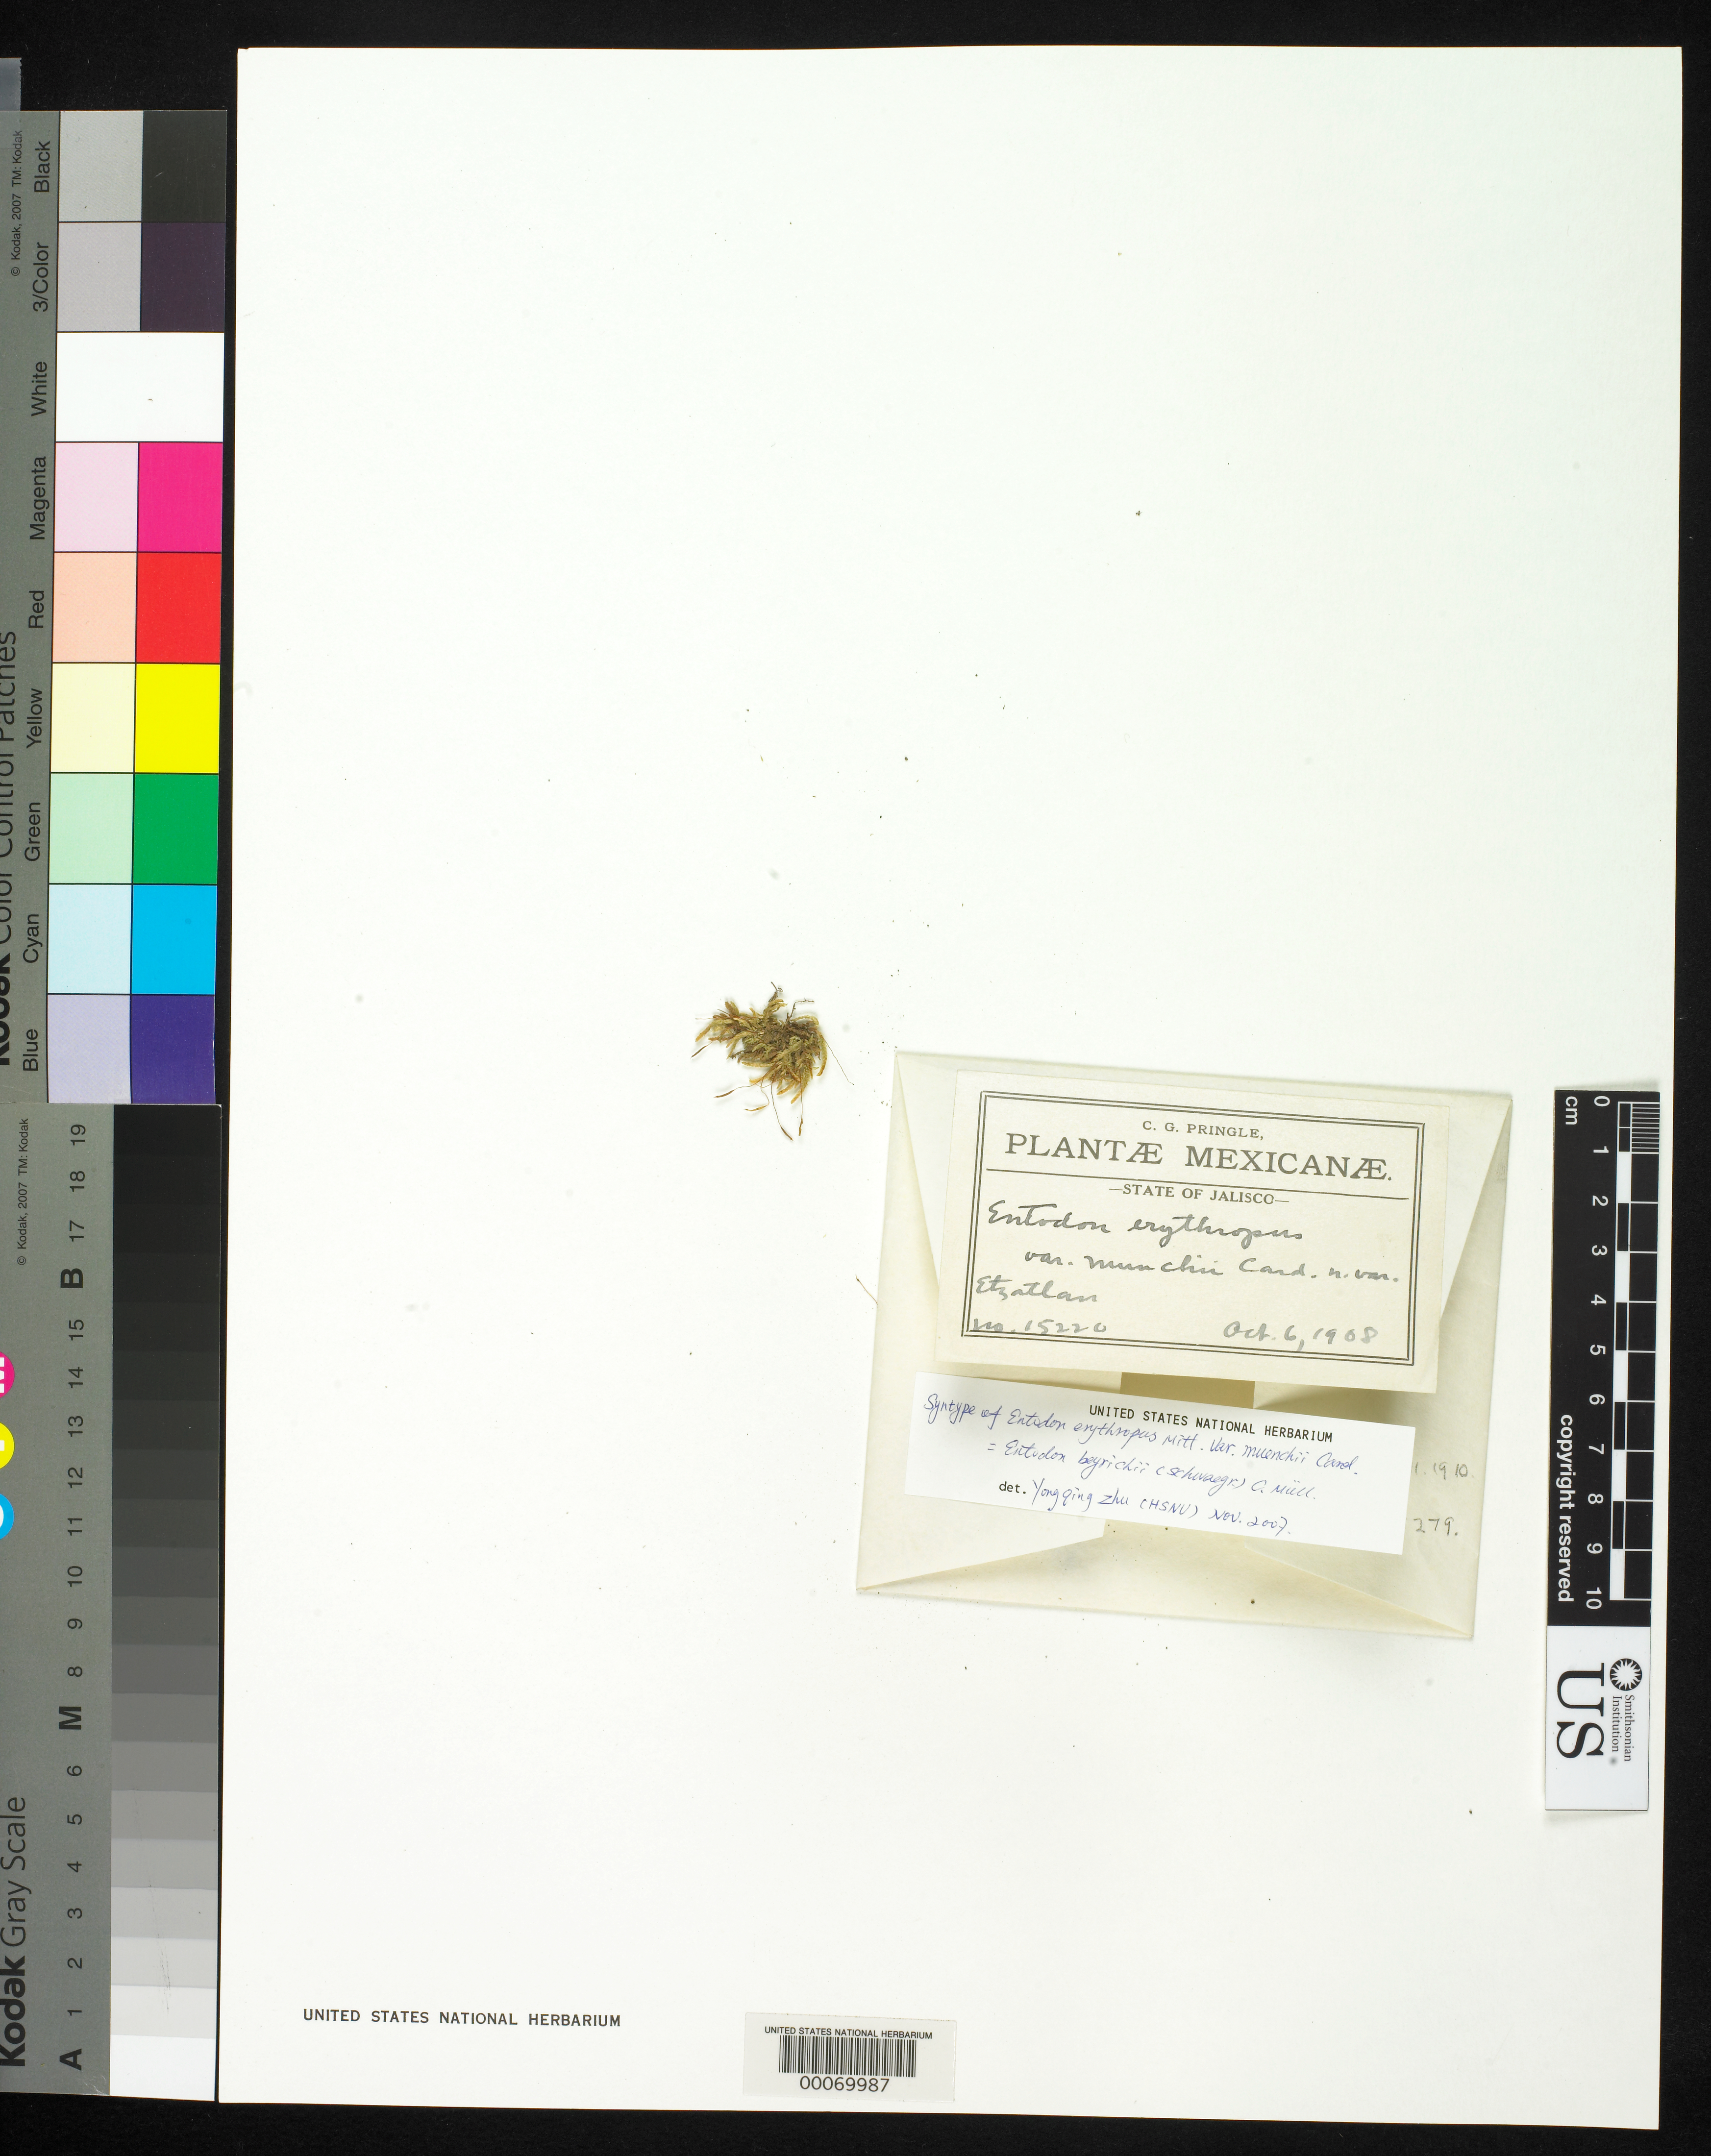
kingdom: Plantae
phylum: Bryophyta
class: Bryopsida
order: Hypnales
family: Entodontaceae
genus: Entodon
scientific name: Entodon erythropus var. muenchii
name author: Cardot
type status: Syntype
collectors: C. G. Pringle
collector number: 15220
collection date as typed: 06 Oct 1908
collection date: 1908-10-06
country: Mexico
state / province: Jalisco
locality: Etzatlan.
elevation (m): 4639